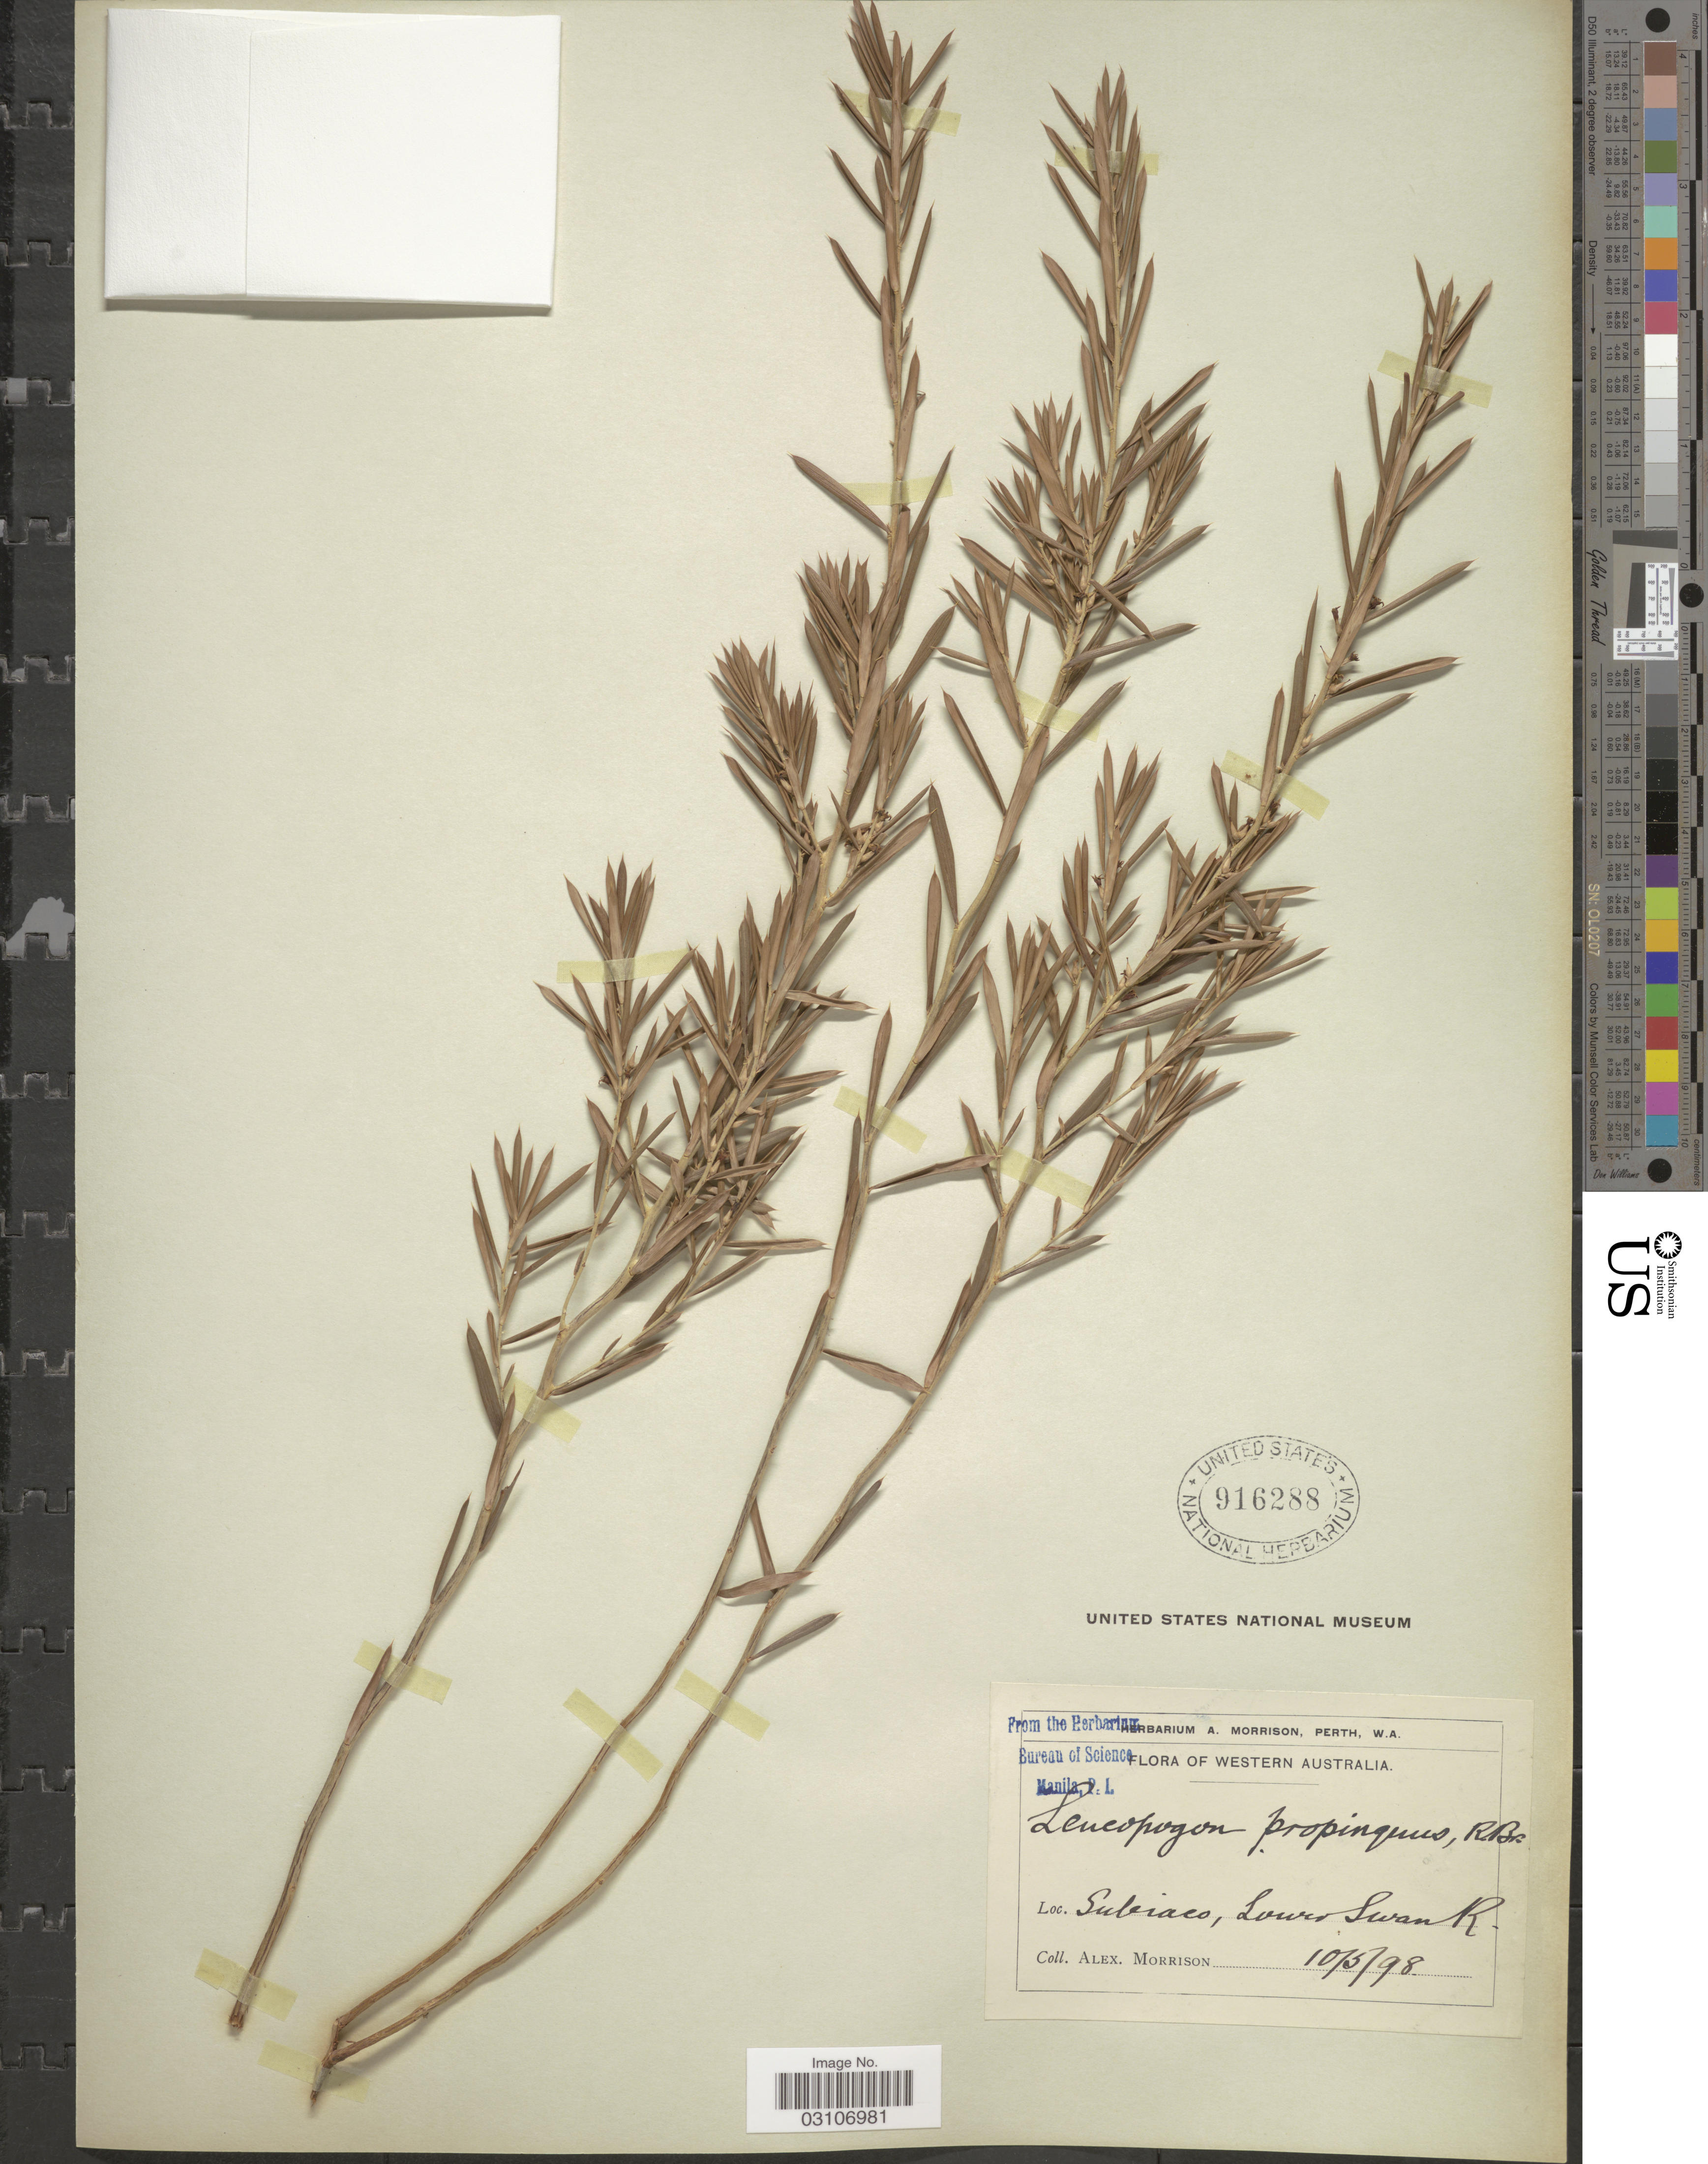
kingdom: Plantae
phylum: Tracheophyta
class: Magnoliopsida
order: Ericales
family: Ericaceae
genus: Leucopogon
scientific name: Leucopogon propinquus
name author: R. Br.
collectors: A. Morrison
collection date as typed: Transcribed d/m/y: 10/5/98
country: Australia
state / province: Western Australia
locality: Subiaco, Lower Swan R.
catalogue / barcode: US 916288